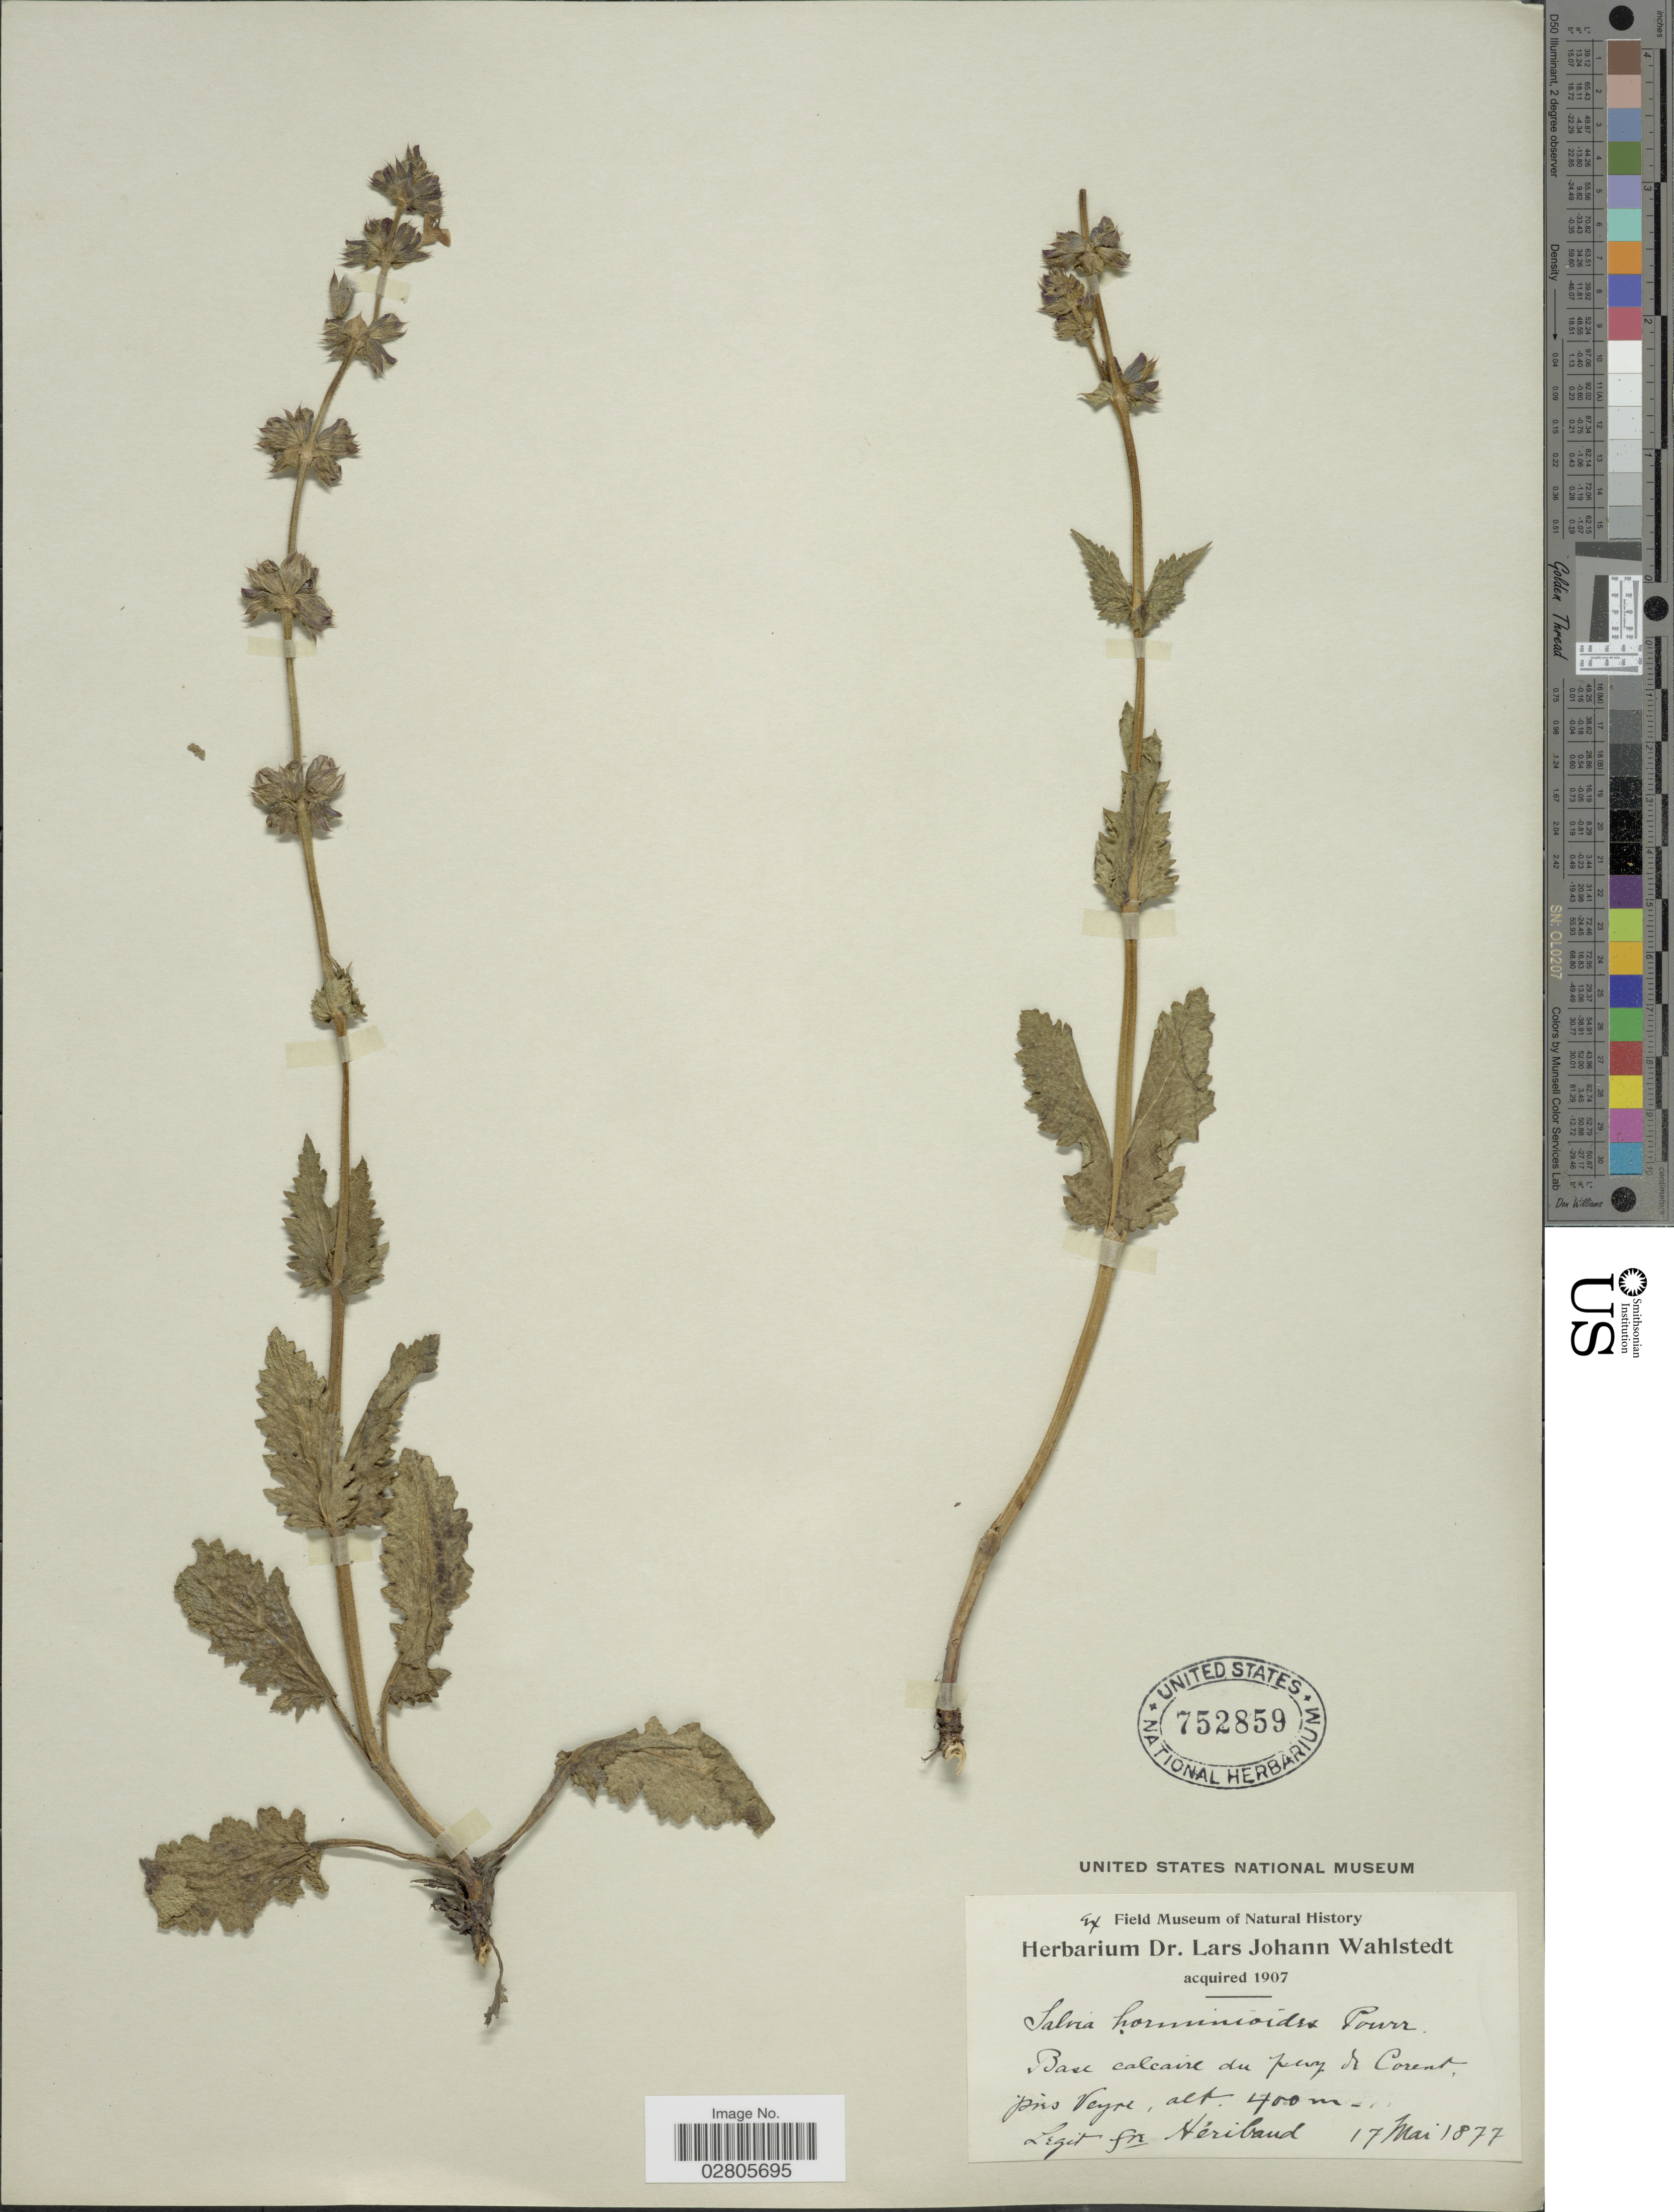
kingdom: Plantae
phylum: Tracheophyta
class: Magnoliopsida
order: Lamiales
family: Lamiaceae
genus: Salvia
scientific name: Salvia horminioides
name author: Pourr.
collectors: F. Heribaud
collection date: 1877-05-17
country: France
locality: Base calcaire du Puy de Corent près Veyre.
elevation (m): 400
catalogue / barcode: US 752859